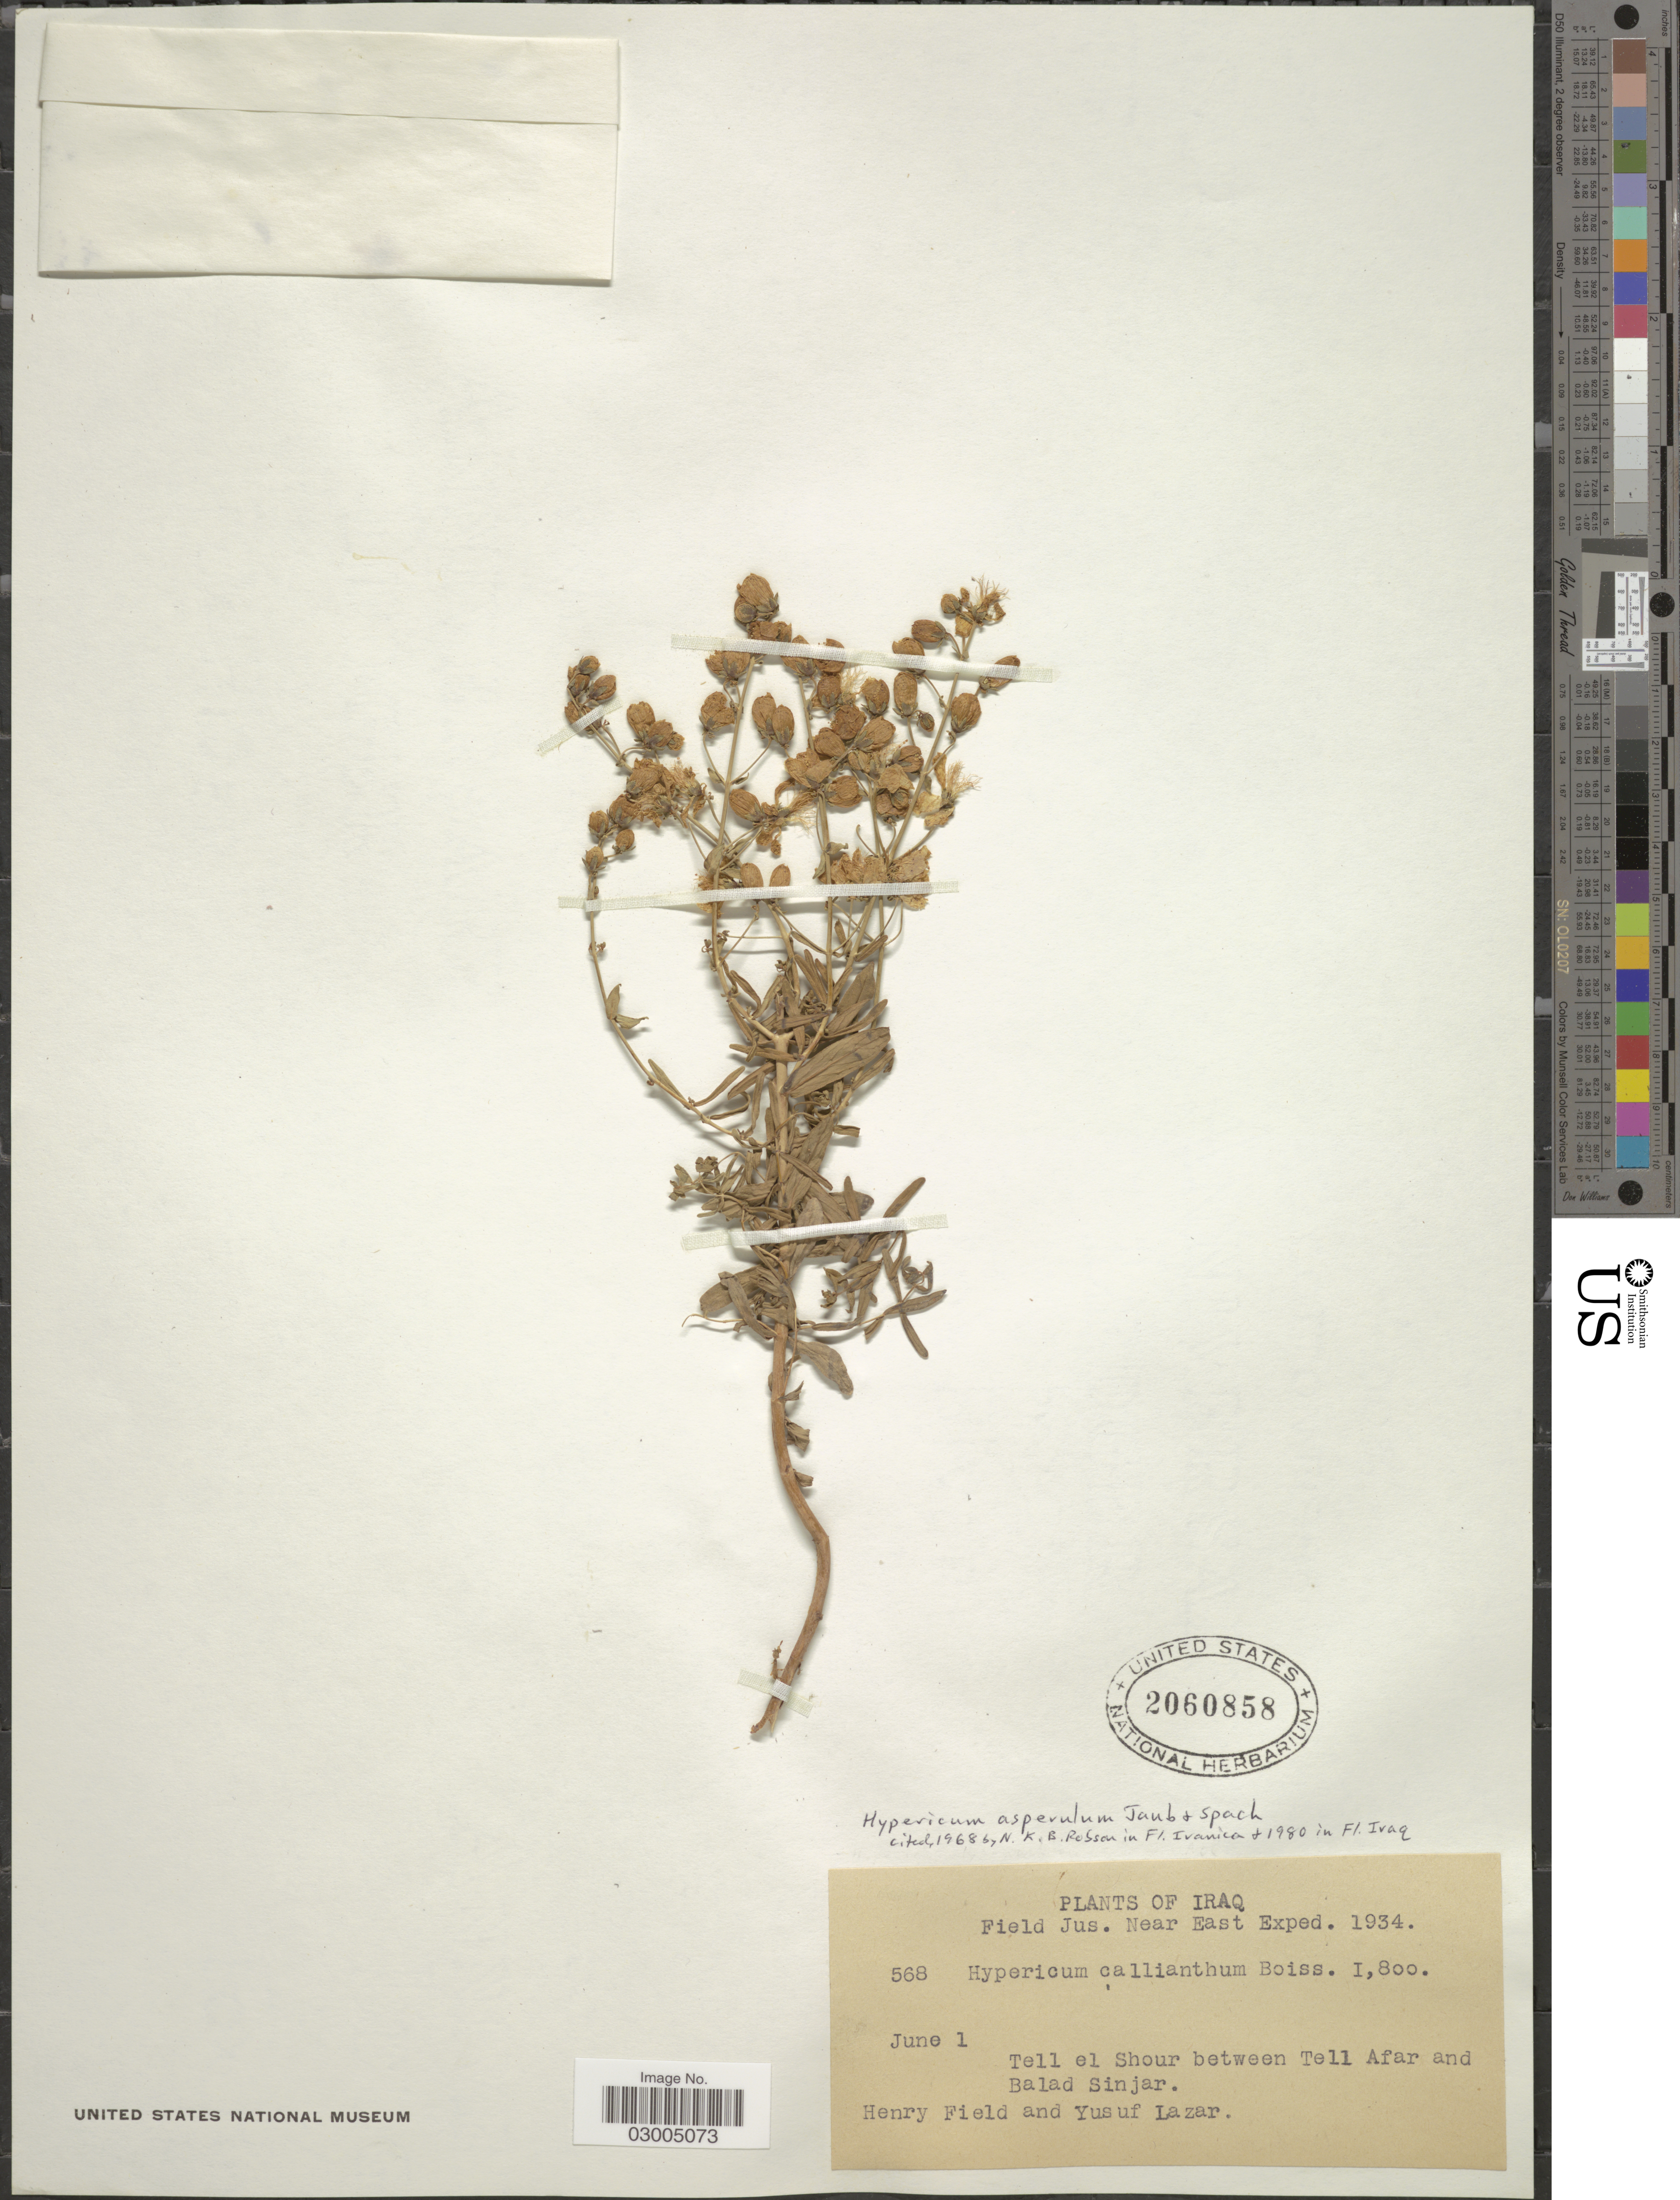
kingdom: Plantae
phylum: Tracheophyta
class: Magnoliopsida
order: Malpighiales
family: Hypericaceae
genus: Hypericum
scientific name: Hypericum asperulum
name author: Jaub. & Spach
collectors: H. Field & Y. Lazar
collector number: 568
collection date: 1934-06-01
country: Iraq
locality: Field Jus. Near East. Tell el Shour between Tell Afar and Balad Sinjar.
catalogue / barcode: US 2060858